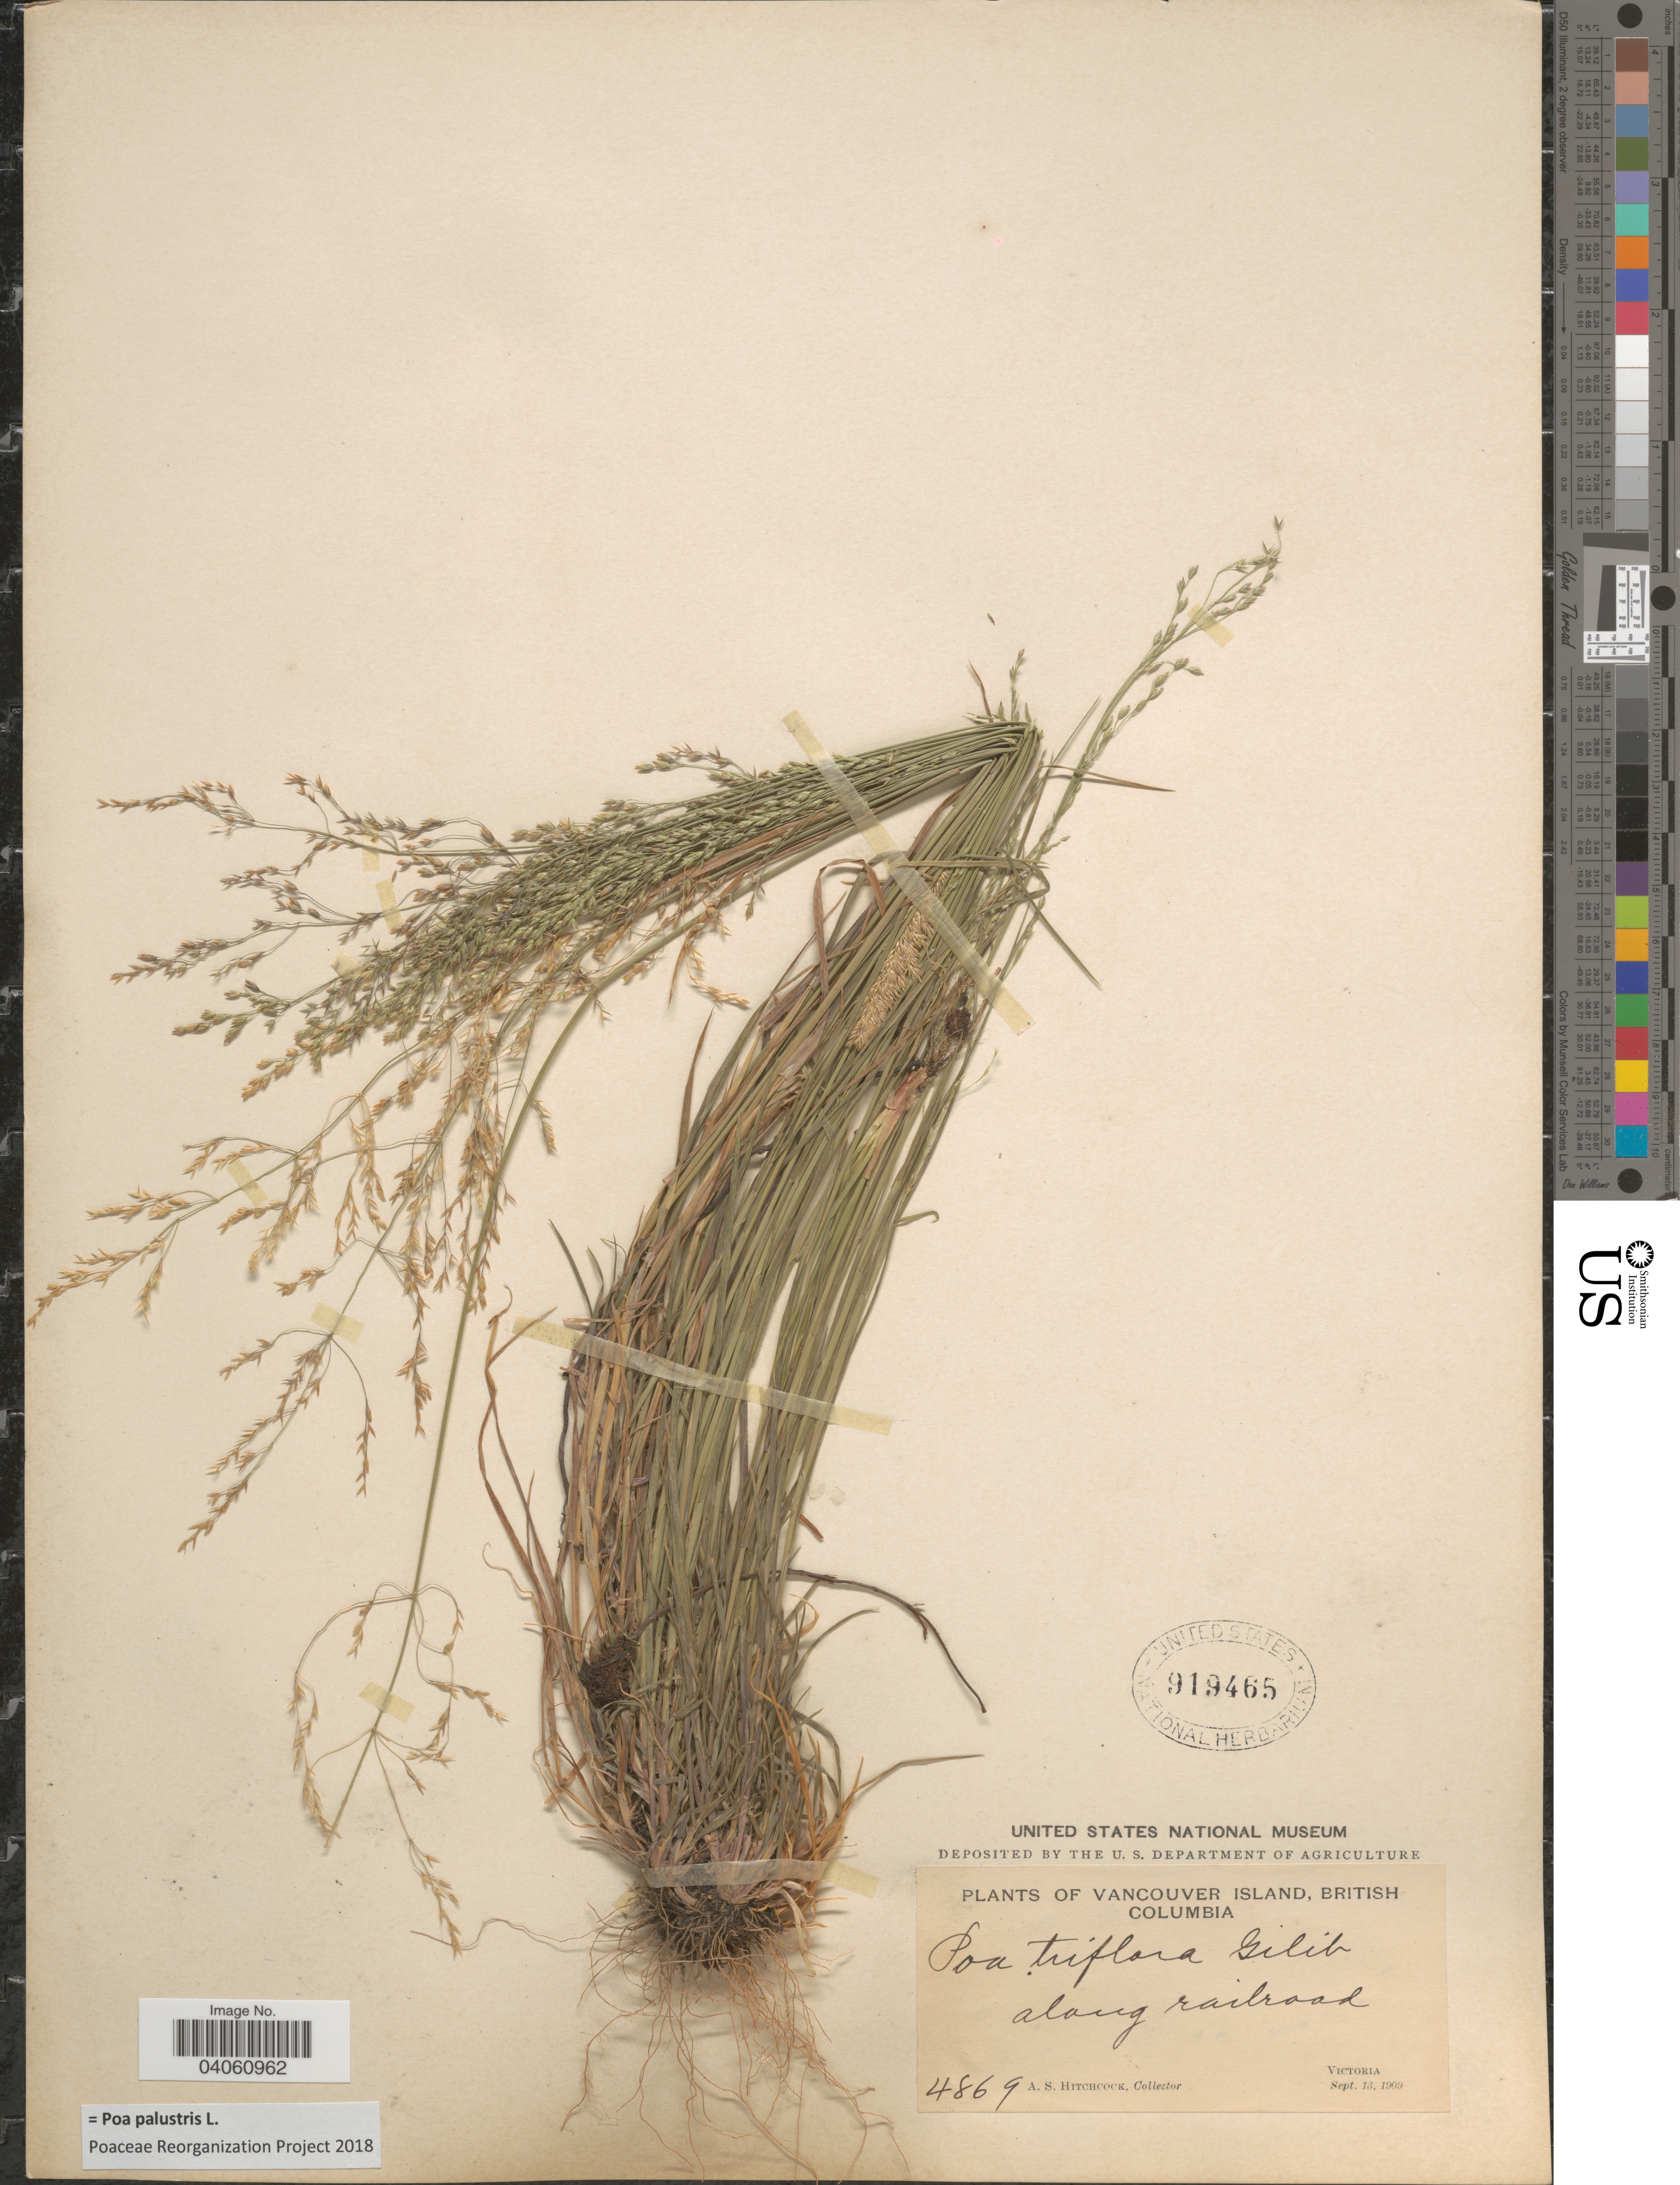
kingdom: Plantae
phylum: Tracheophyta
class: Liliopsida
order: Poales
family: Poaceae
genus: Poa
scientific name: Poa palustris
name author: L.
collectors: A. S. Hitchcock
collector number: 4869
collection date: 1909-09-13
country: Canada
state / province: British Columbia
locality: Vancouver Island. Along railroad. Victoria.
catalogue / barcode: US 919465